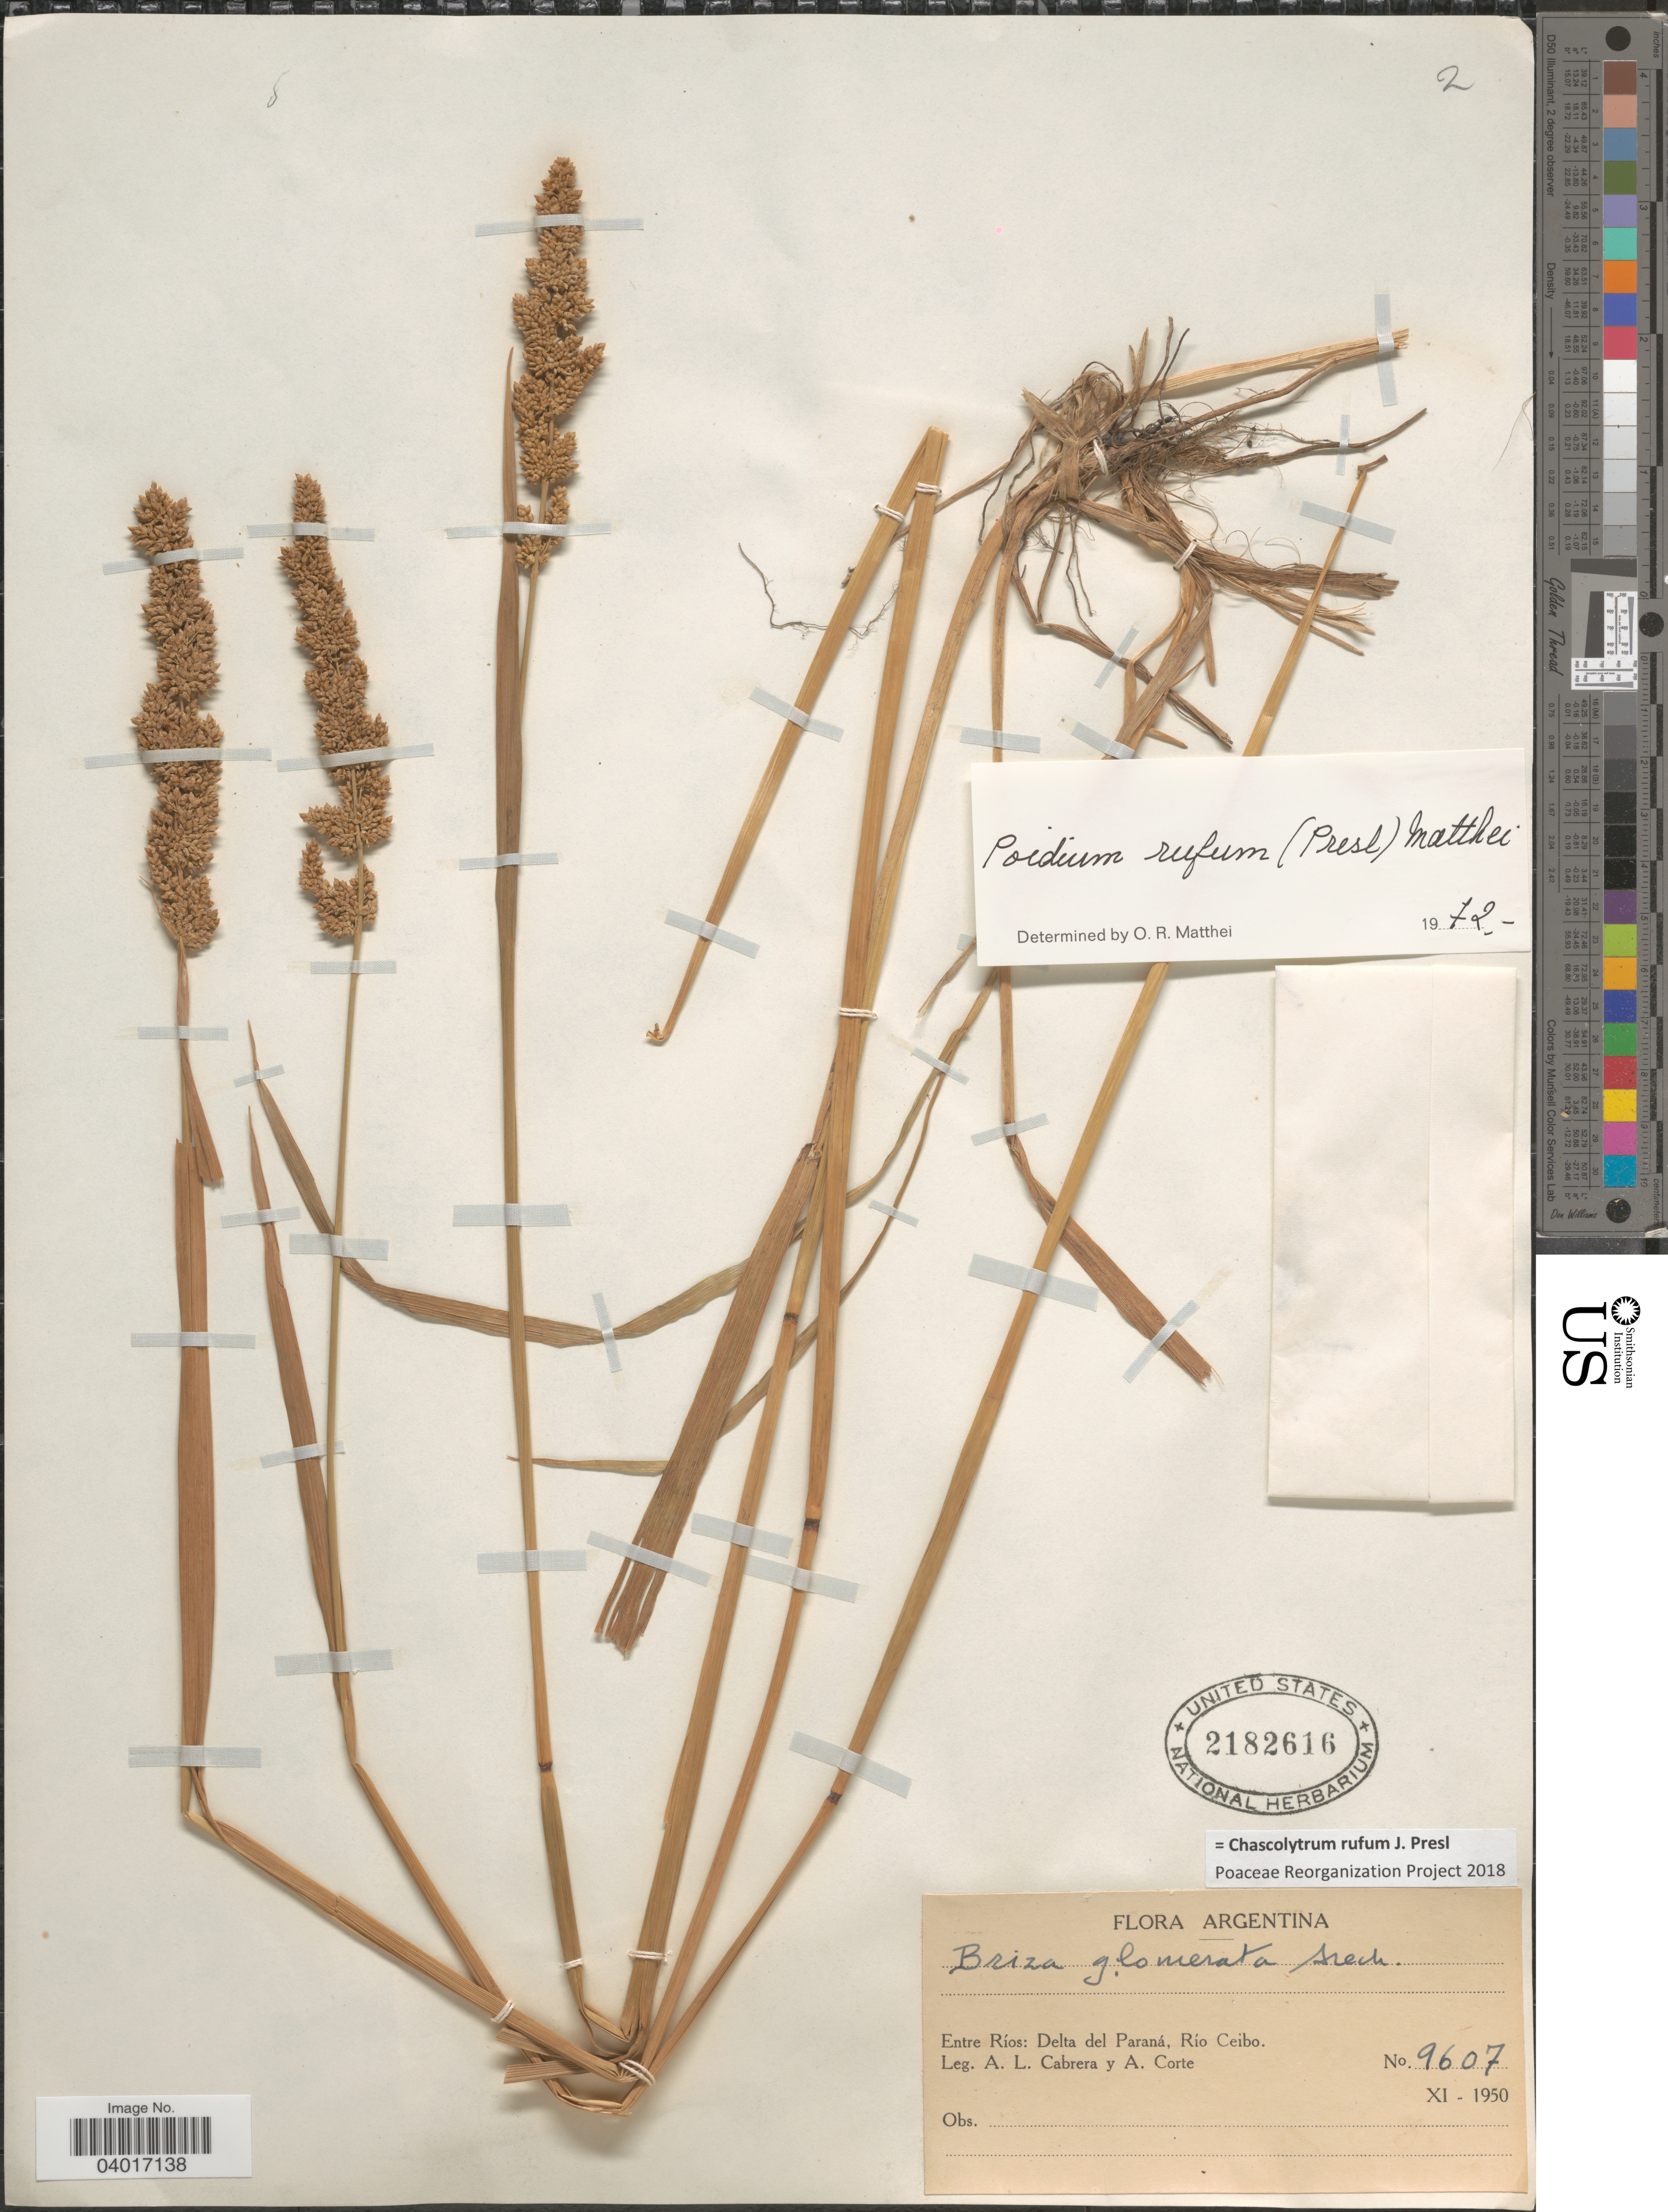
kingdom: Plantae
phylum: Tracheophyta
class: Liliopsida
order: Poales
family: Poaceae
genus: Chascolytrum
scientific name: Chascolytrum rufum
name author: C. Presl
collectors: A. L. Cabrera & A. Corte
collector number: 9607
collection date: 1950-11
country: Argentina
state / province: Entre Rios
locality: Delta del Paraná, Río Ceibo.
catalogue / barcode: US 2182616